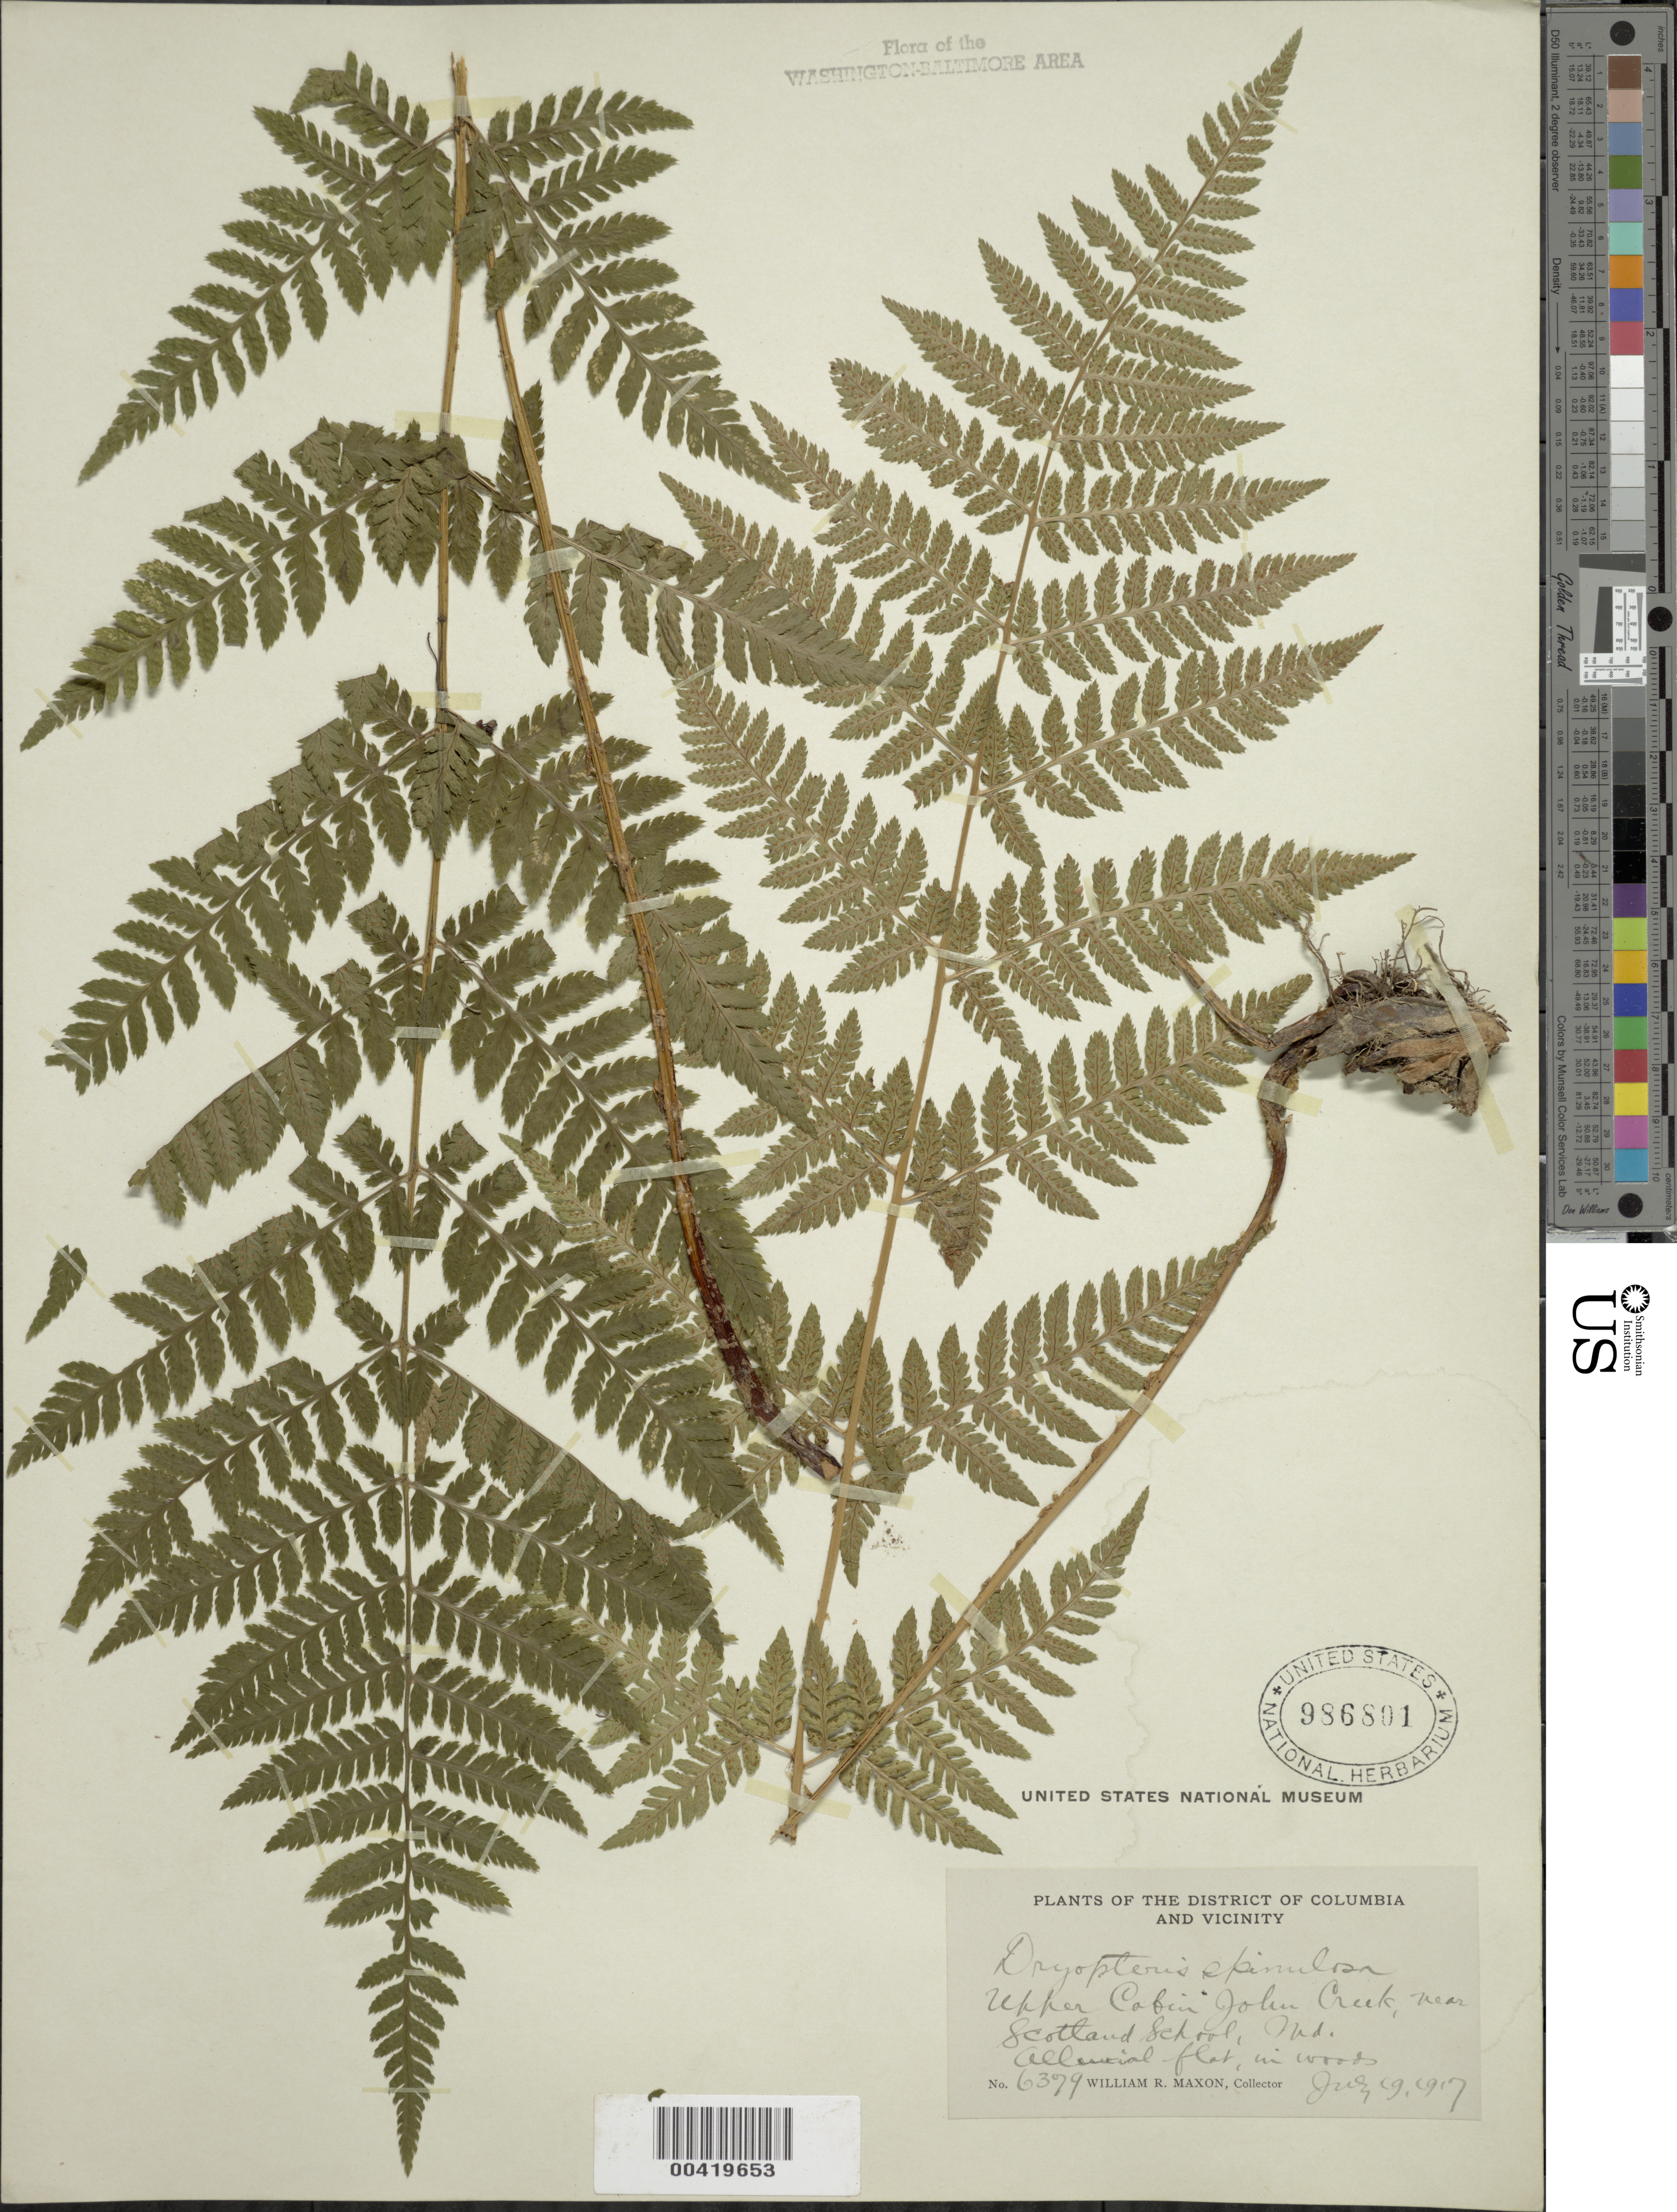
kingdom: Plantae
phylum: Tracheophyta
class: Polypodiopsida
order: Polypodiales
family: Dryopteridaceae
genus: Dryopteris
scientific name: Dryopteris carthusiana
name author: (Villars) H.P. Fuchs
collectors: W. R. Maxon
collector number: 6379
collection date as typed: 19 Jul 1917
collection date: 1917-07-19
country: United States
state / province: Maryland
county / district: Montgomery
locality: Upper Cabin John Creek, near Scotland School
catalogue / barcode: US 986801